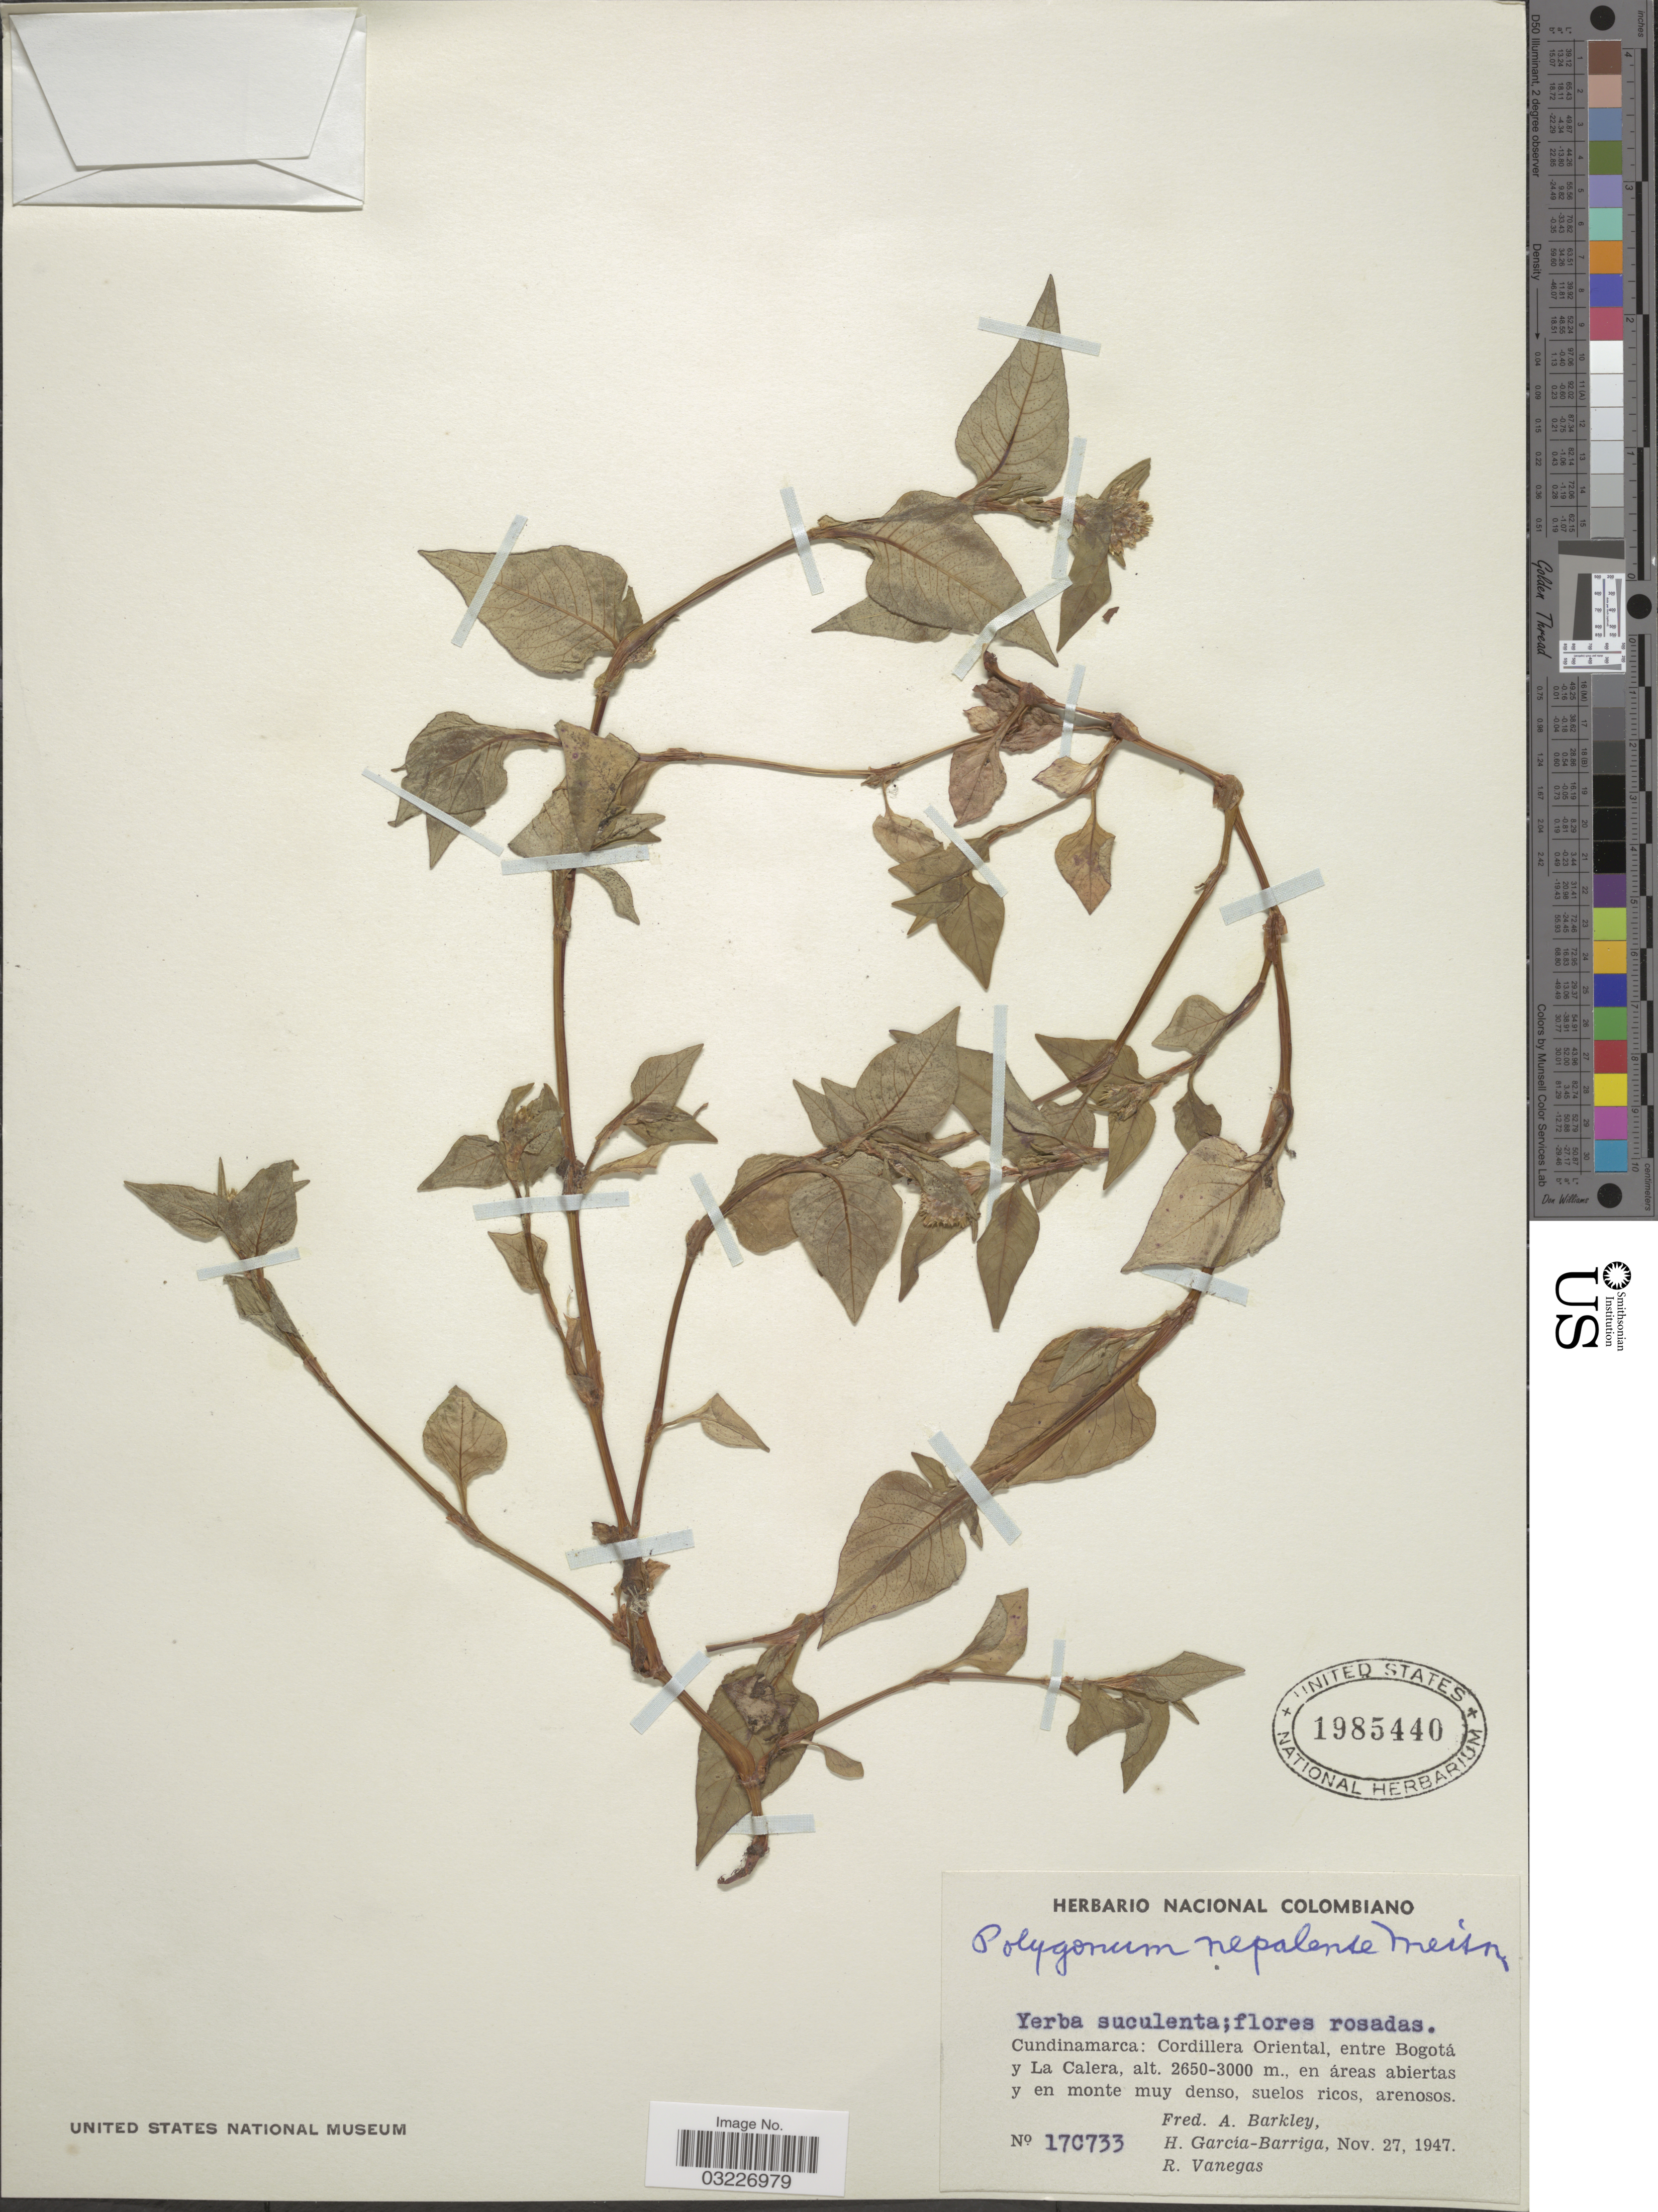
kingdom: Plantae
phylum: Tracheophyta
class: Magnoliopsida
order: Caryophyllales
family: Polygonaceae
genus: Polygonum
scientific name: Polygonum nepalense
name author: Meisn.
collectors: F. A. Barkley, H. García Barriga & R. Vanegas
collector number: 17C733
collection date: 1947-11-27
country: Colombia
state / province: Cundinamarca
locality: Cordillera Oriental, entre Bogotá y La Calera.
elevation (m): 2650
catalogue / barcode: US 1985440